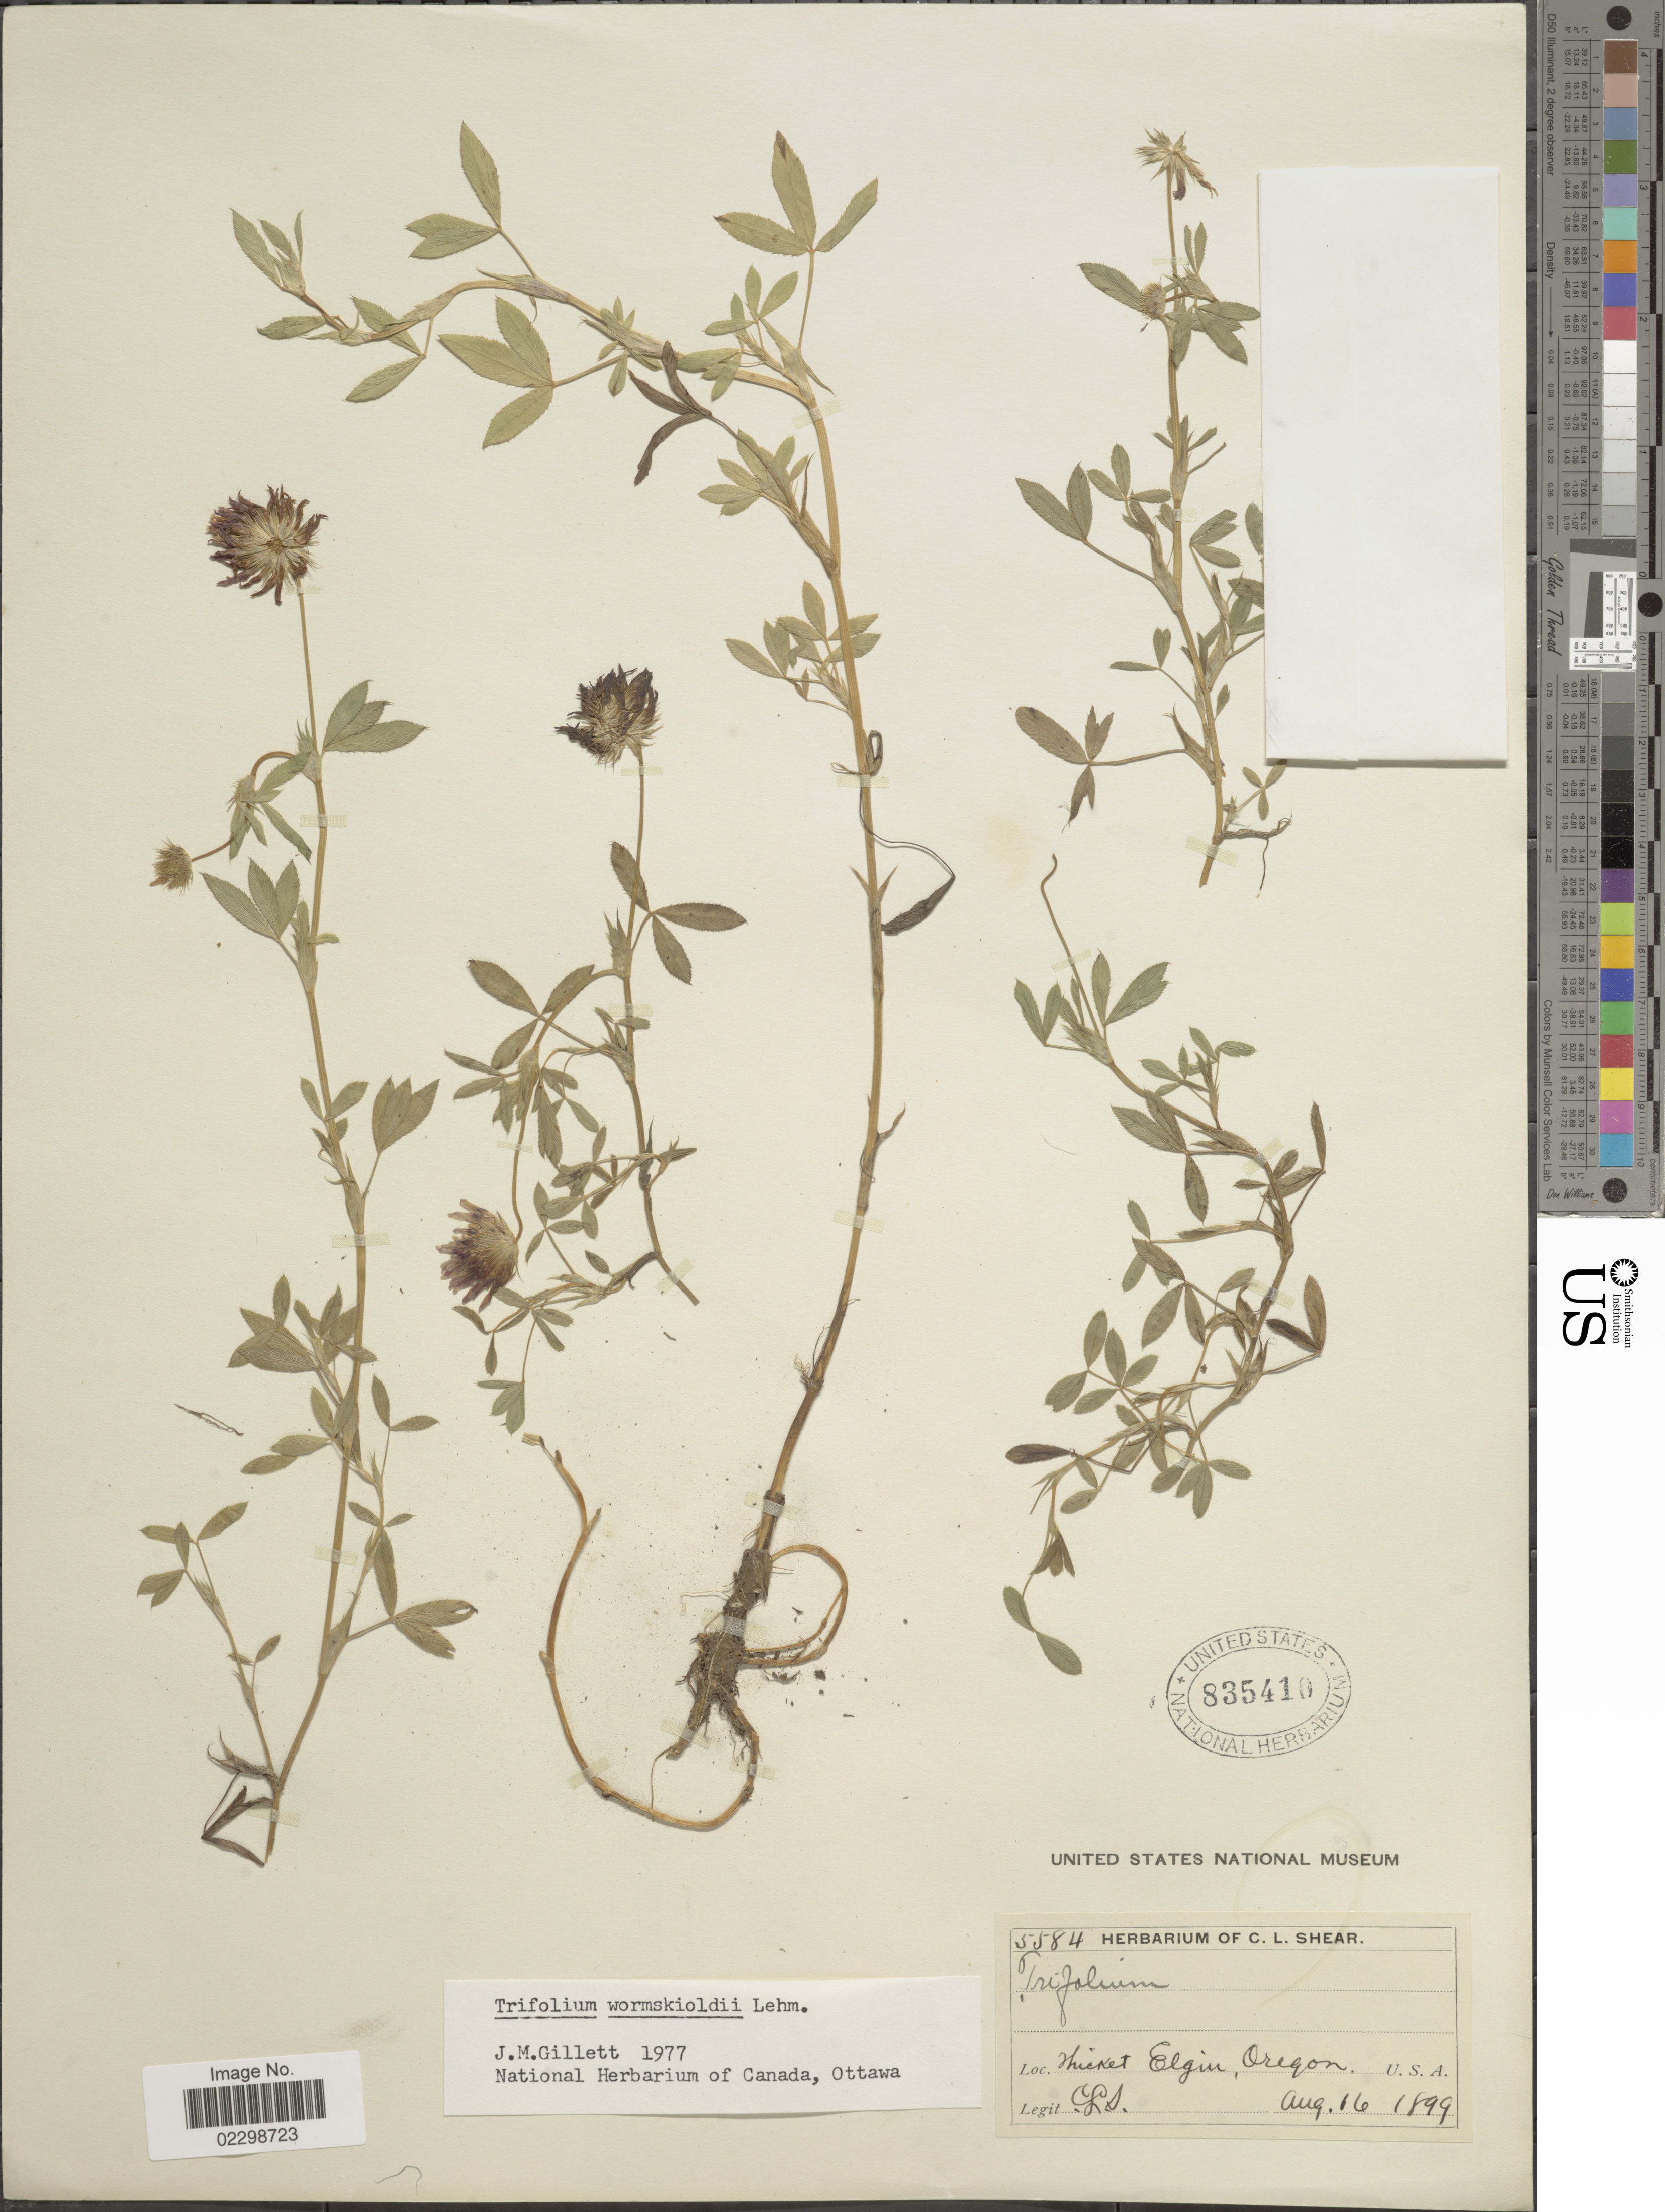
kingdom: Plantae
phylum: Tracheophyta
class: Magnoliopsida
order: Fabales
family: Fabaceae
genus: Trifolium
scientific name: Trifolium wormskioldii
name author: Lehm.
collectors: C. L. Shear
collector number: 5584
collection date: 1899-08-16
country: United States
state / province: Oregon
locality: Elgin, U.S.A.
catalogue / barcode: US 835410